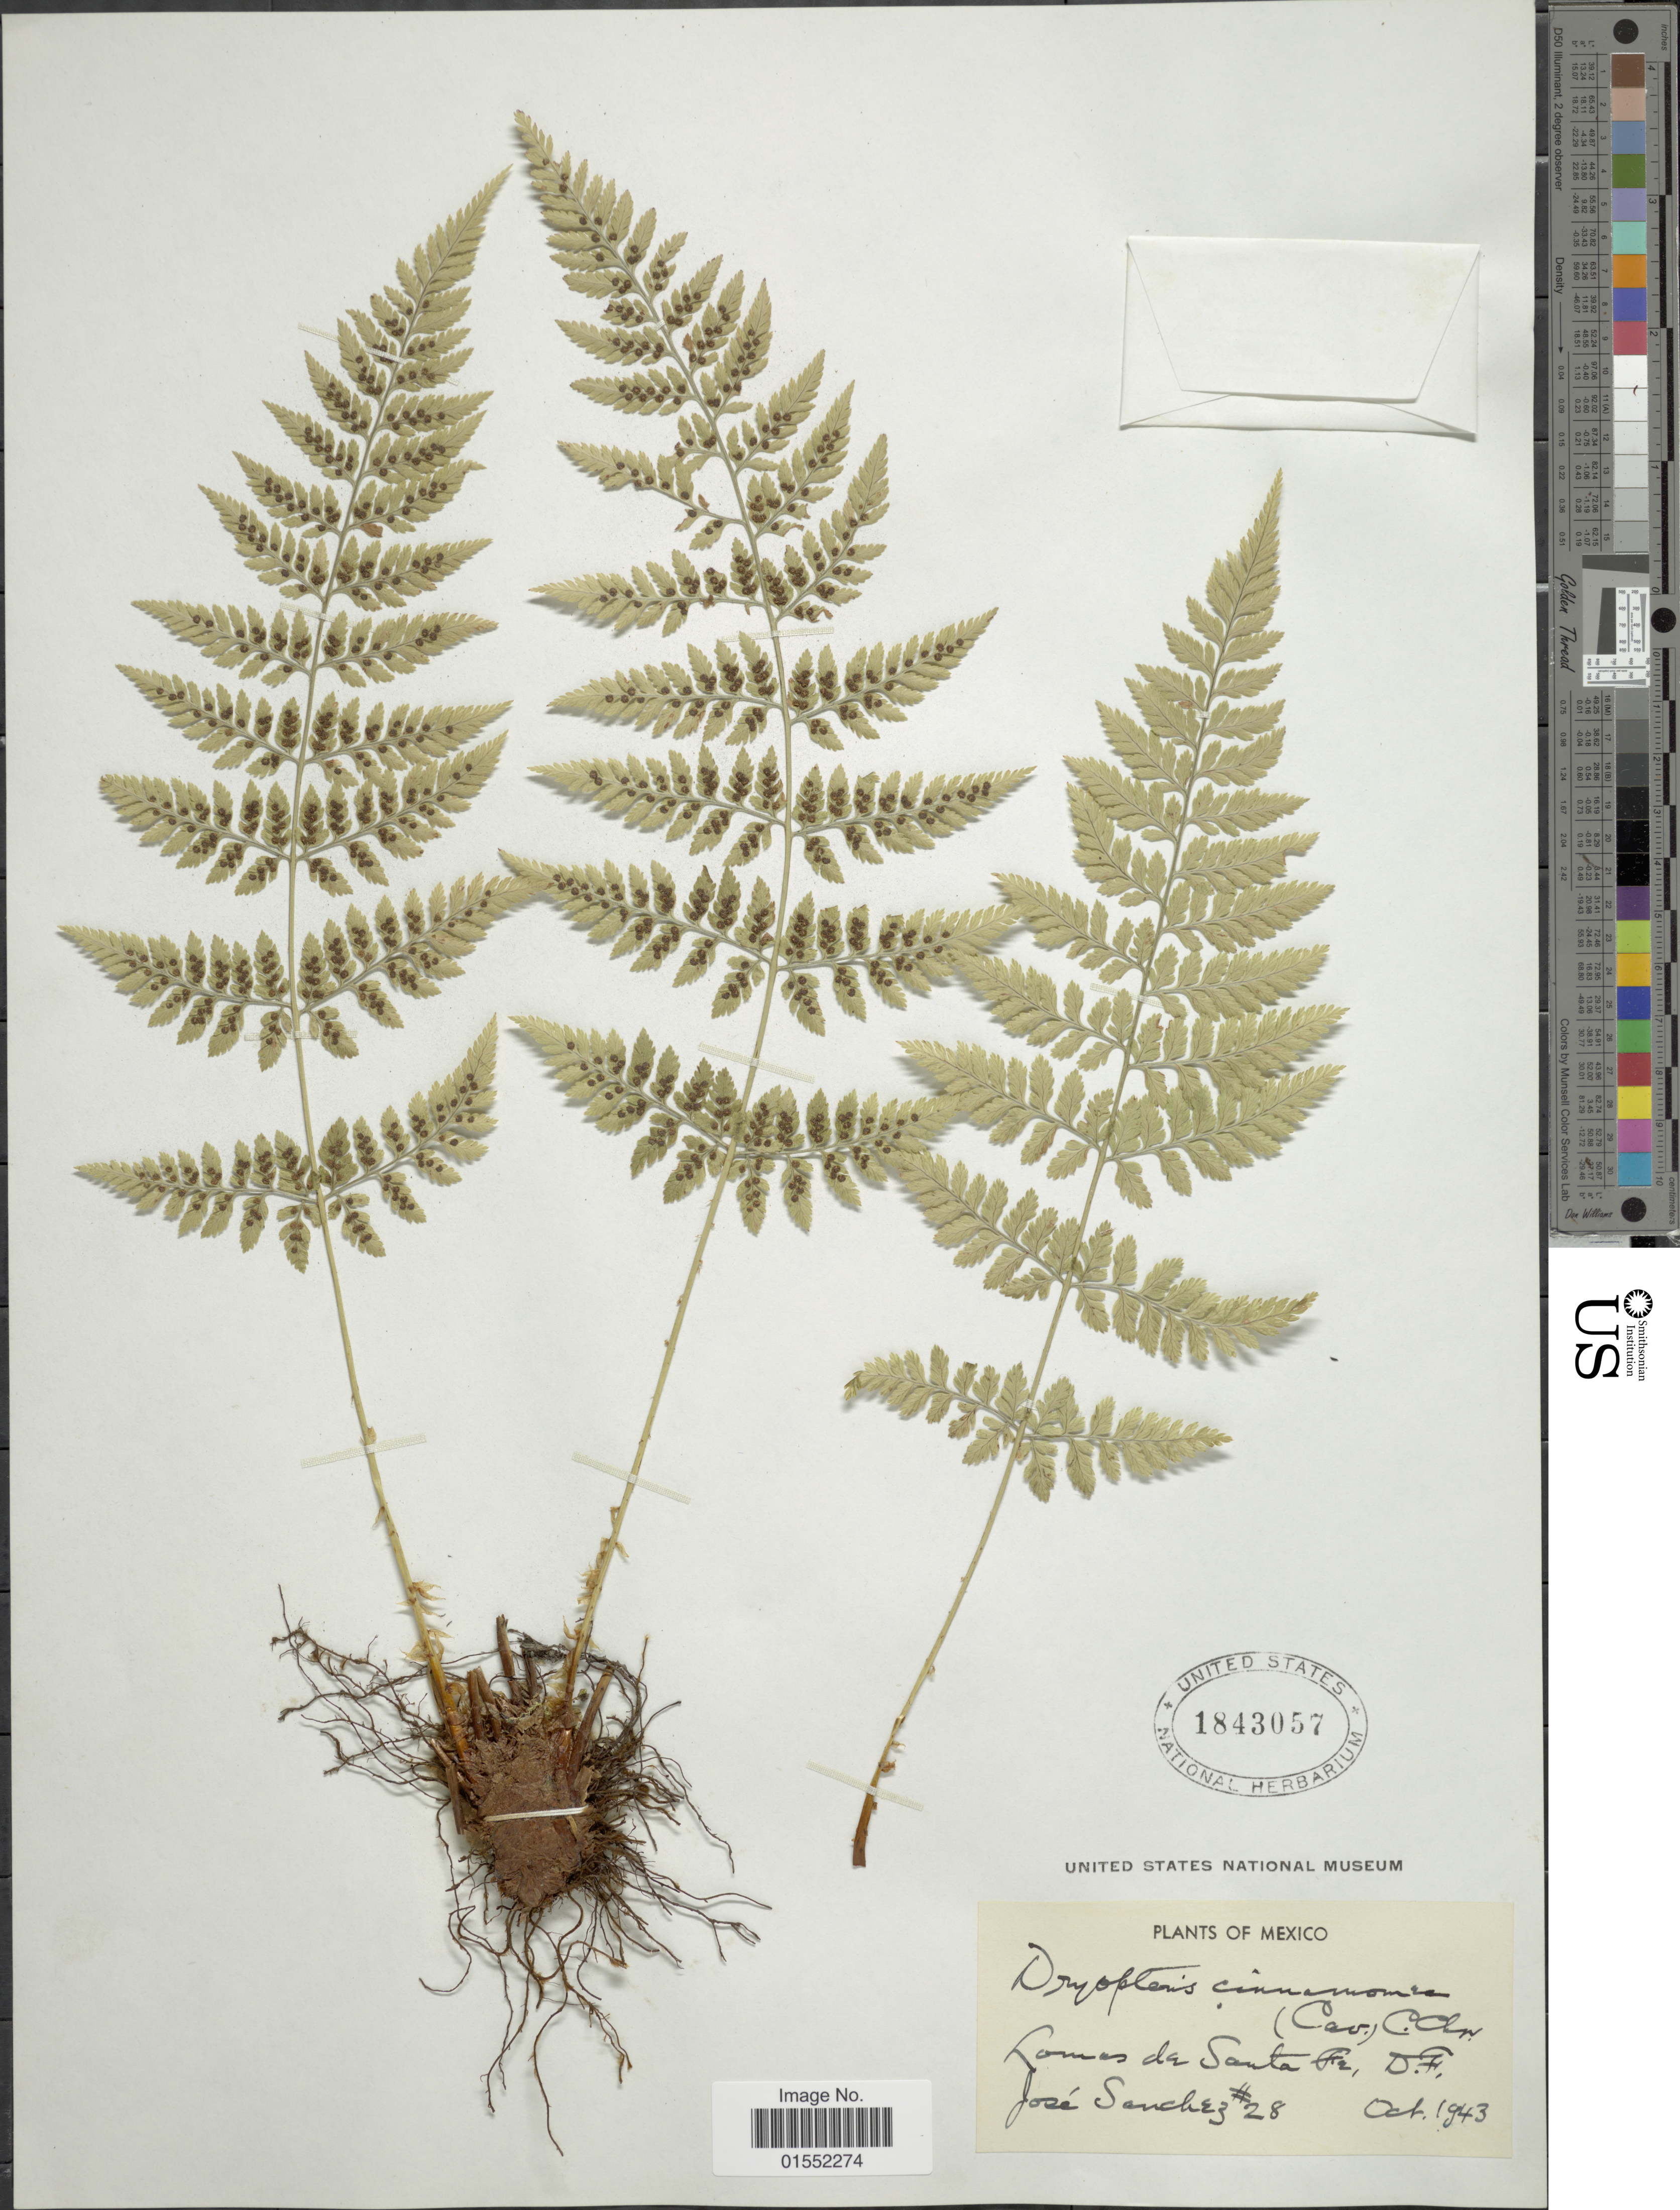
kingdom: Plantae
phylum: Tracheophyta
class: Polypodiopsida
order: Polypodiales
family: Dryopteridaceae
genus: Dryopteris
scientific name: Dryopteris cinnamomea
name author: (Cav.) C. Chr.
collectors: J. Sánchez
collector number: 28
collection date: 1943-10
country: Mexico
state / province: Distrito Federal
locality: Lomas da Santa Fr., D. F.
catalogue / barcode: US 1843057